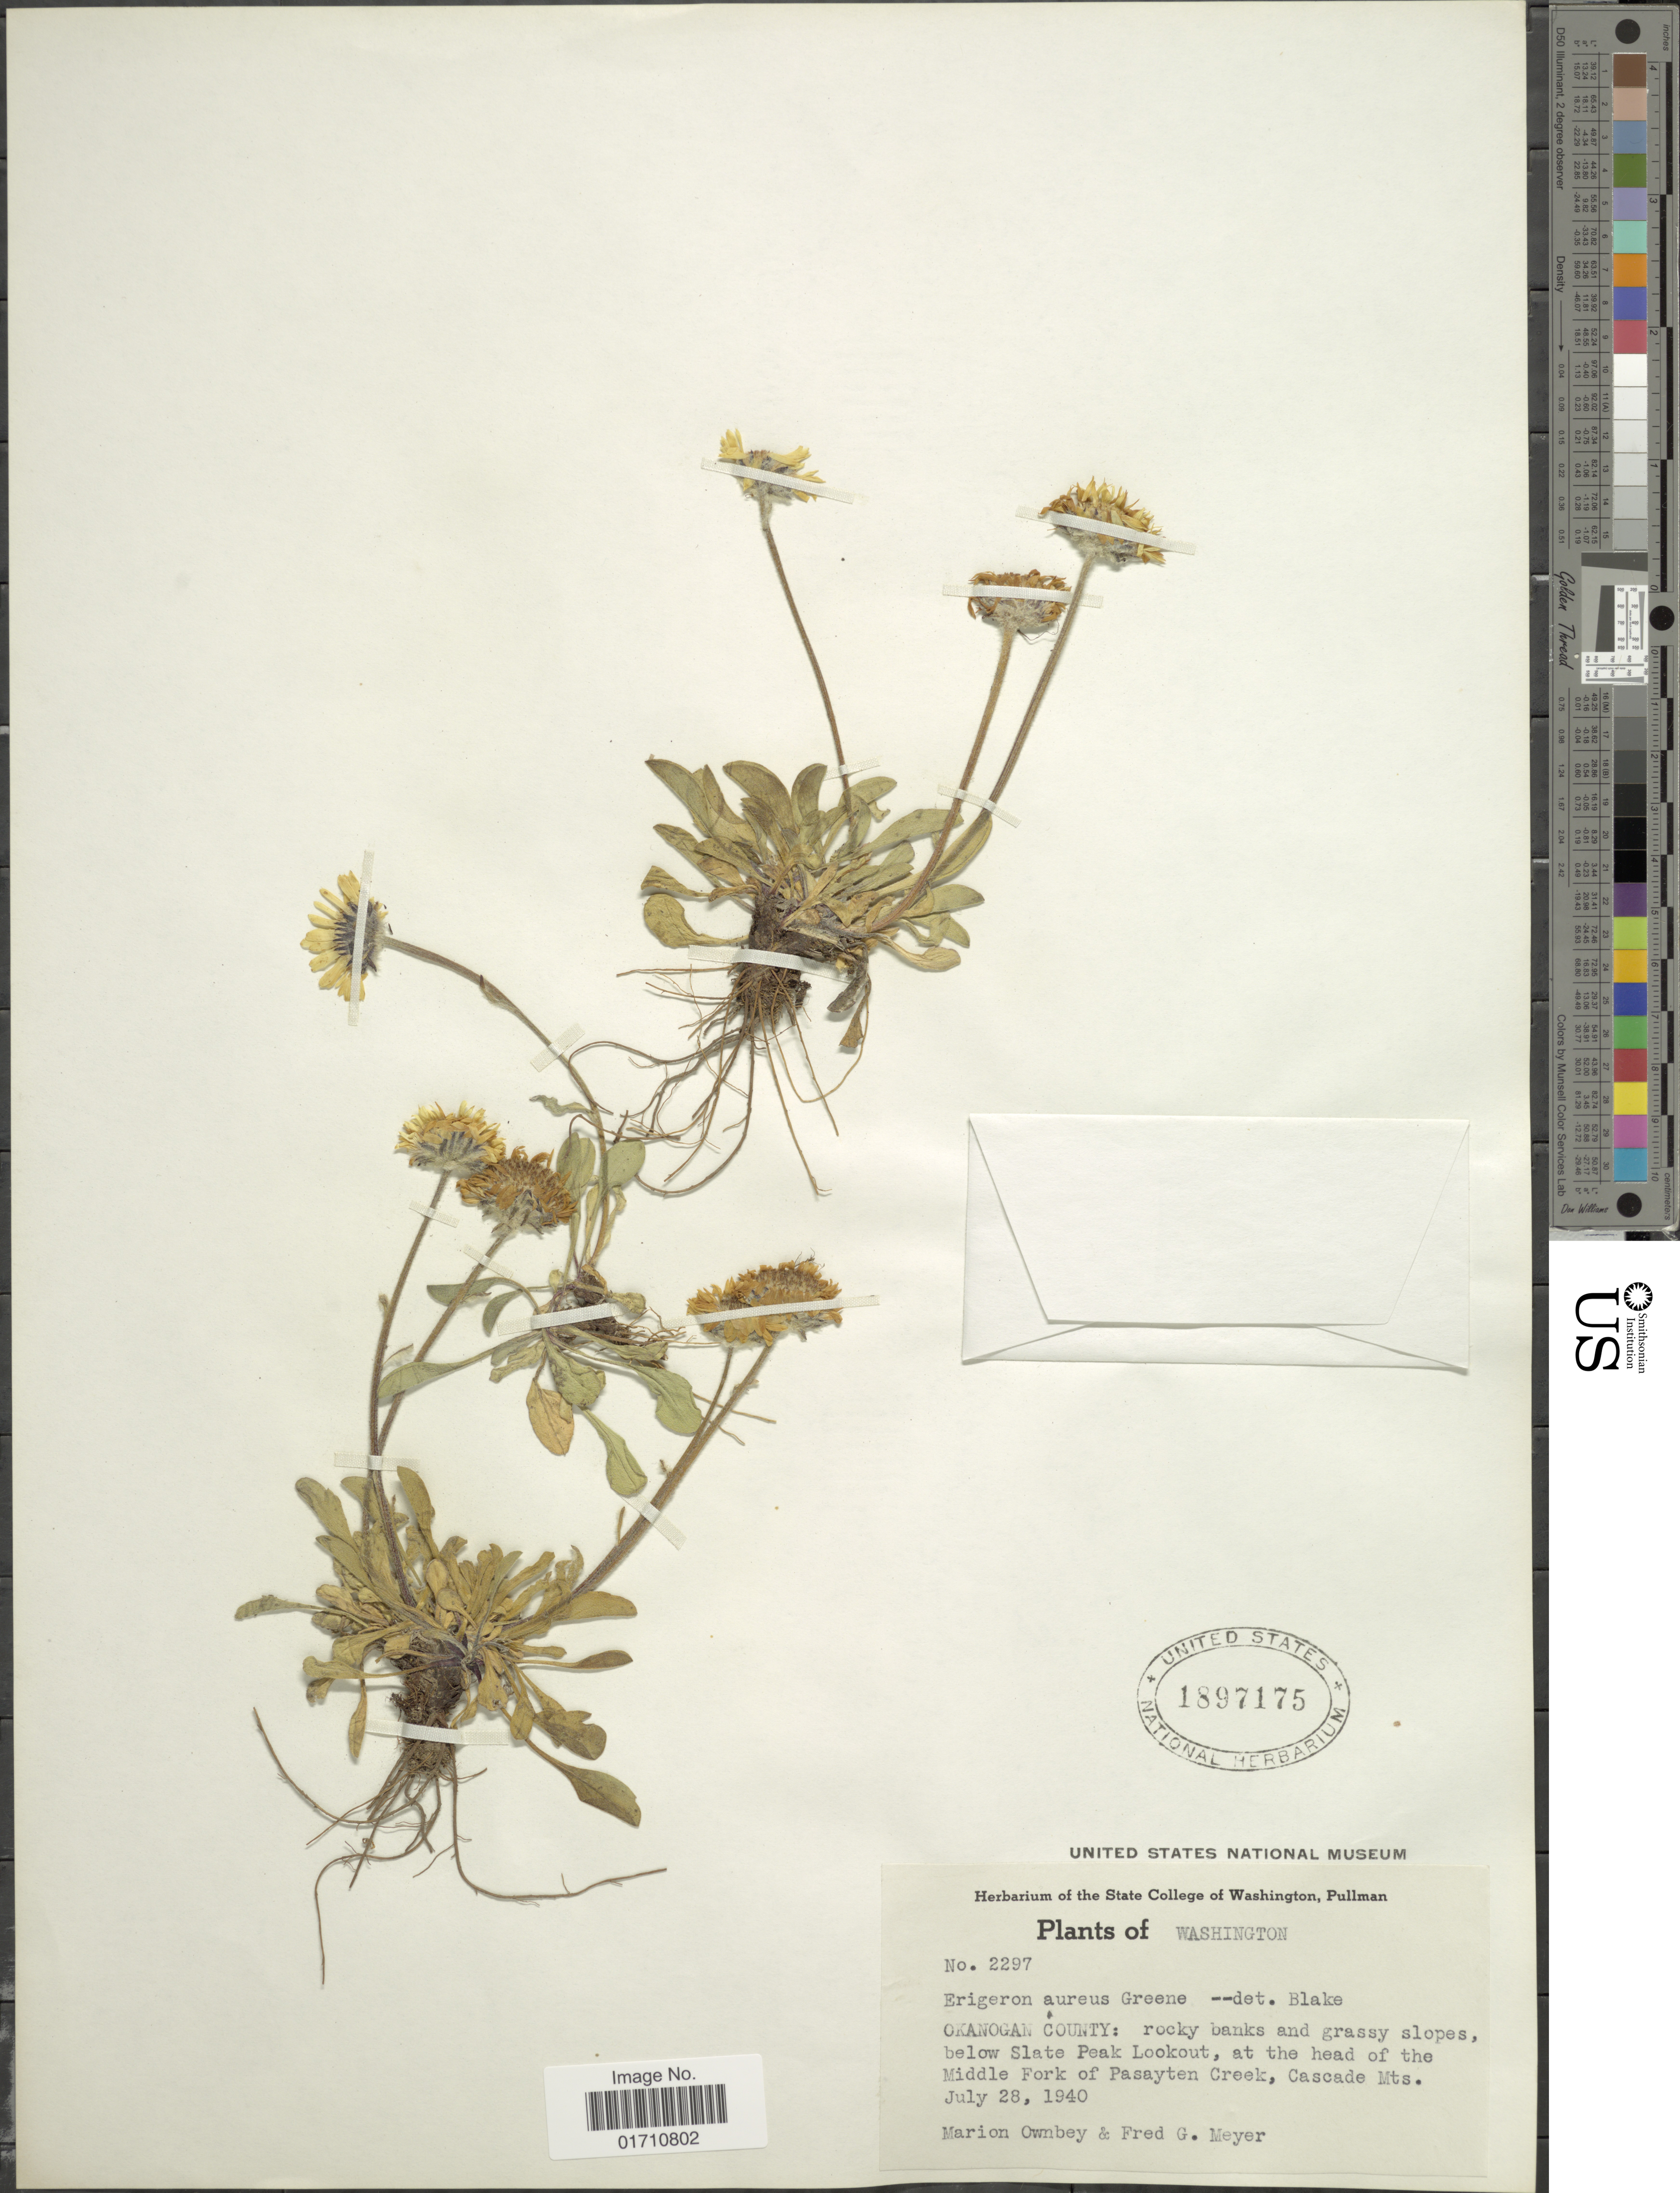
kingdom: Plantae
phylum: Tracheophyta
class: Magnoliopsida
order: Asterales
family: Asteraceae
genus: Erigeron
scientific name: Erigeron aureus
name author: Greene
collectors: F. M. Ownbey & F. G. Meyer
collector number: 2297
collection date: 1940-07-28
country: United States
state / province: Washington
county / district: Okanogan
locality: Okanogan County: rocky banks and grassy slopes below Slate Peak Lookout, at the head of the Middle Fork of Pasayten Creek, Cascade Mts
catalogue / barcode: US 1897175